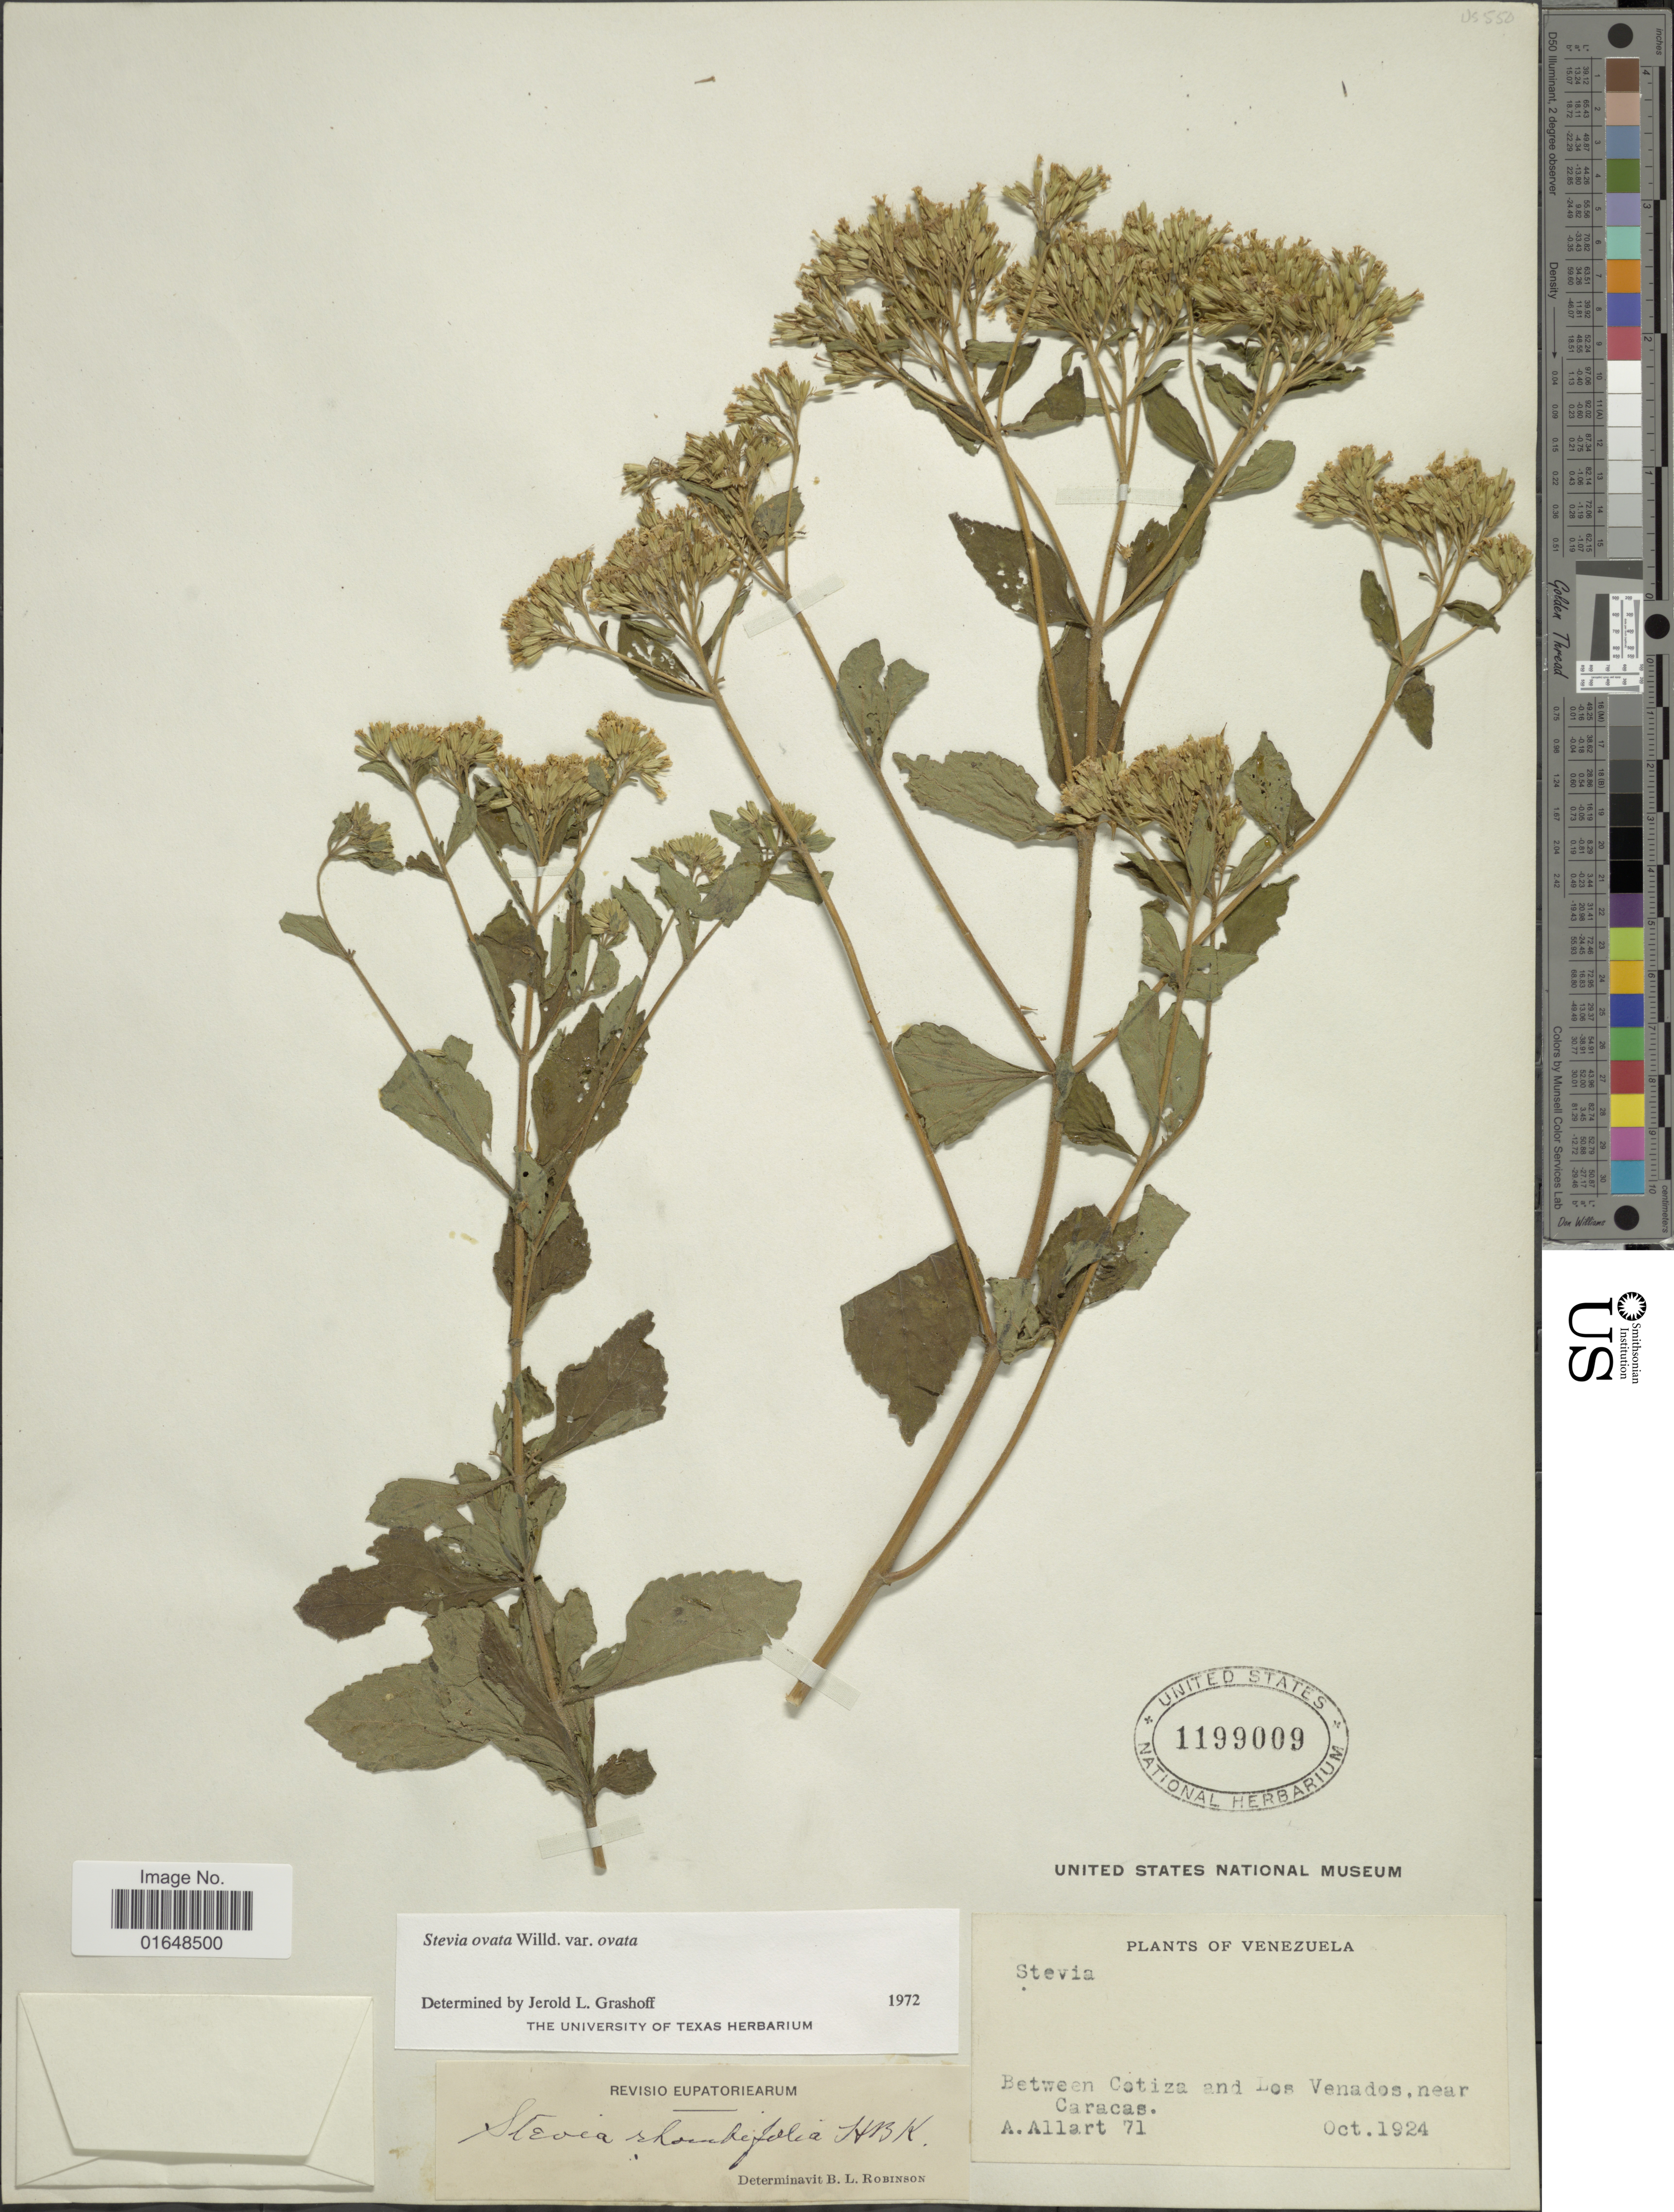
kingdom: Plantae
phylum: Tracheophyta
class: Magnoliopsida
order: Asterales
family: Asteraceae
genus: Stevia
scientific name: Stevia ovata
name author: Willd.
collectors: A. Allart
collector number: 71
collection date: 1924-10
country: Venezuela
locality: Between Cotiza and Los Venados, near Caracas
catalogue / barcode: US 1199009